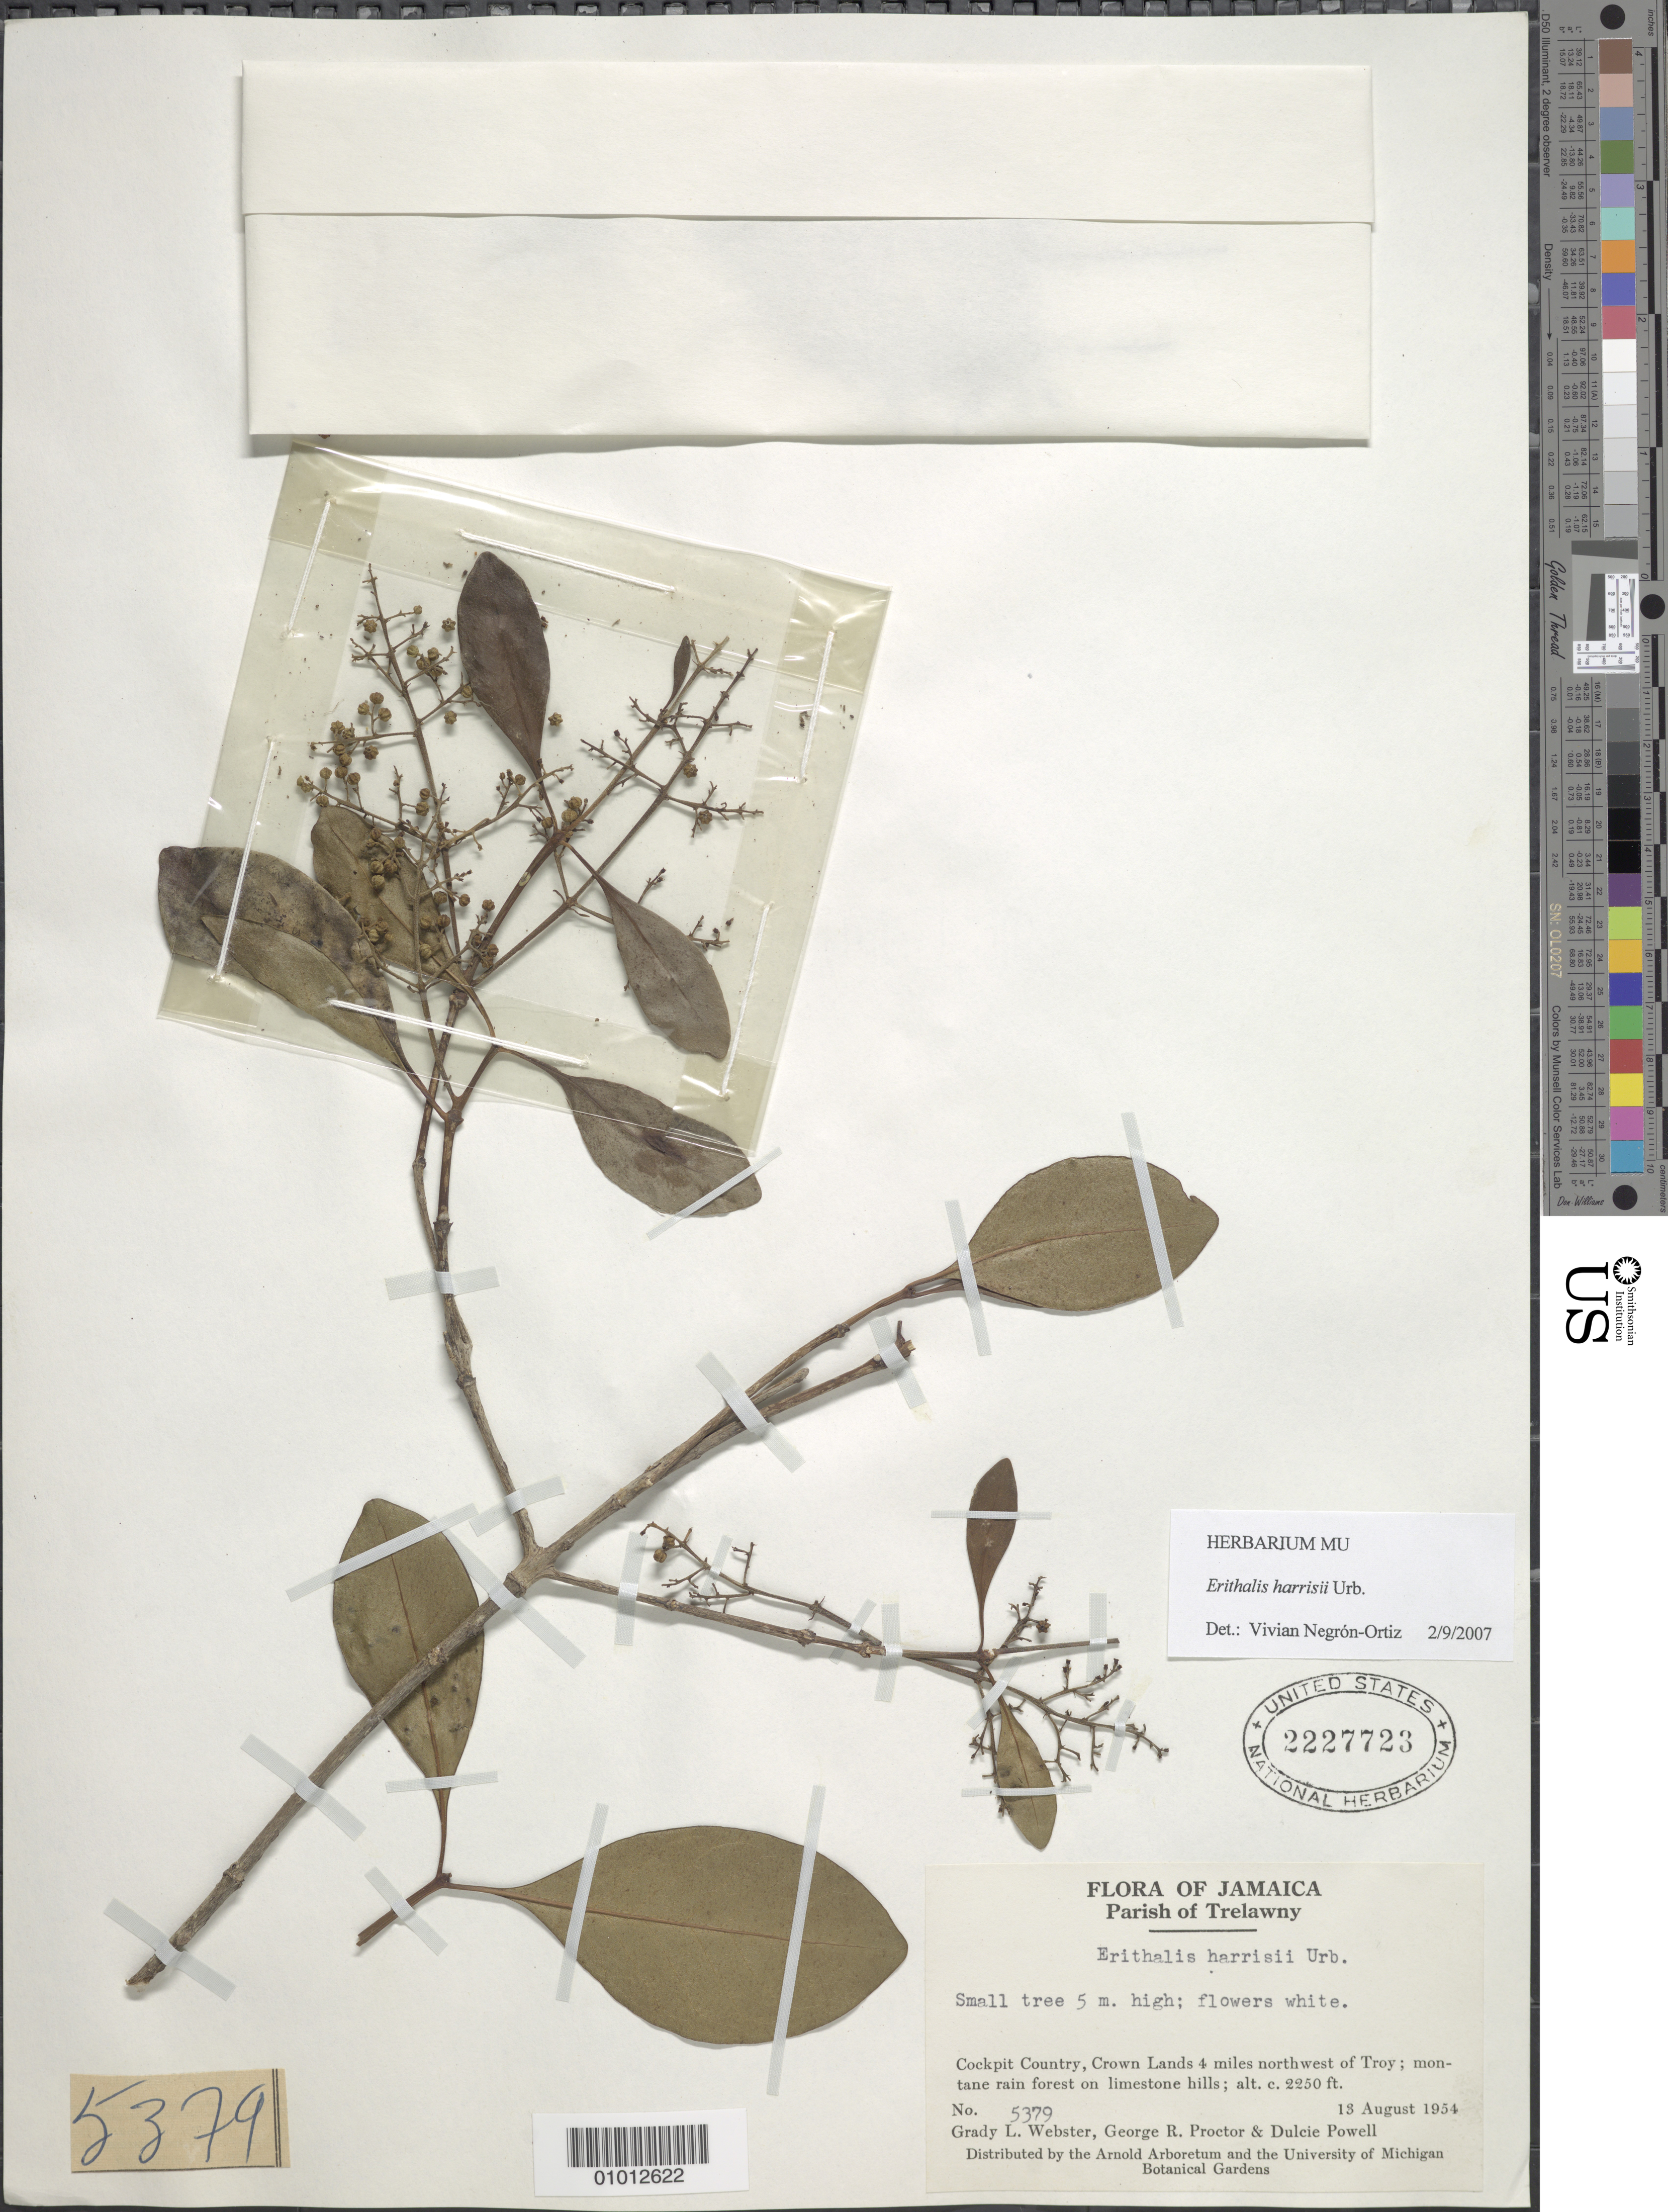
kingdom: Plantae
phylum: Tracheophyta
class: Magnoliopsida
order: Gentianales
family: Rubiaceae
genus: Erithalis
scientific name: Erithalis harrisii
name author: Urb.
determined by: Negrón-Ortiz, V.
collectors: G. L. Webster, G. R. Proctor & D. Powell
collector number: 5379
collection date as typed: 13 Aug 1954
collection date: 1954-08-13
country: Jamaica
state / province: Trelawny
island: Jamaica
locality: Cockpit Country, Crown Lands, 4 miles northwest of Troy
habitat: Montane rain forest on limestone hills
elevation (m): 686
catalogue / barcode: US 2227723